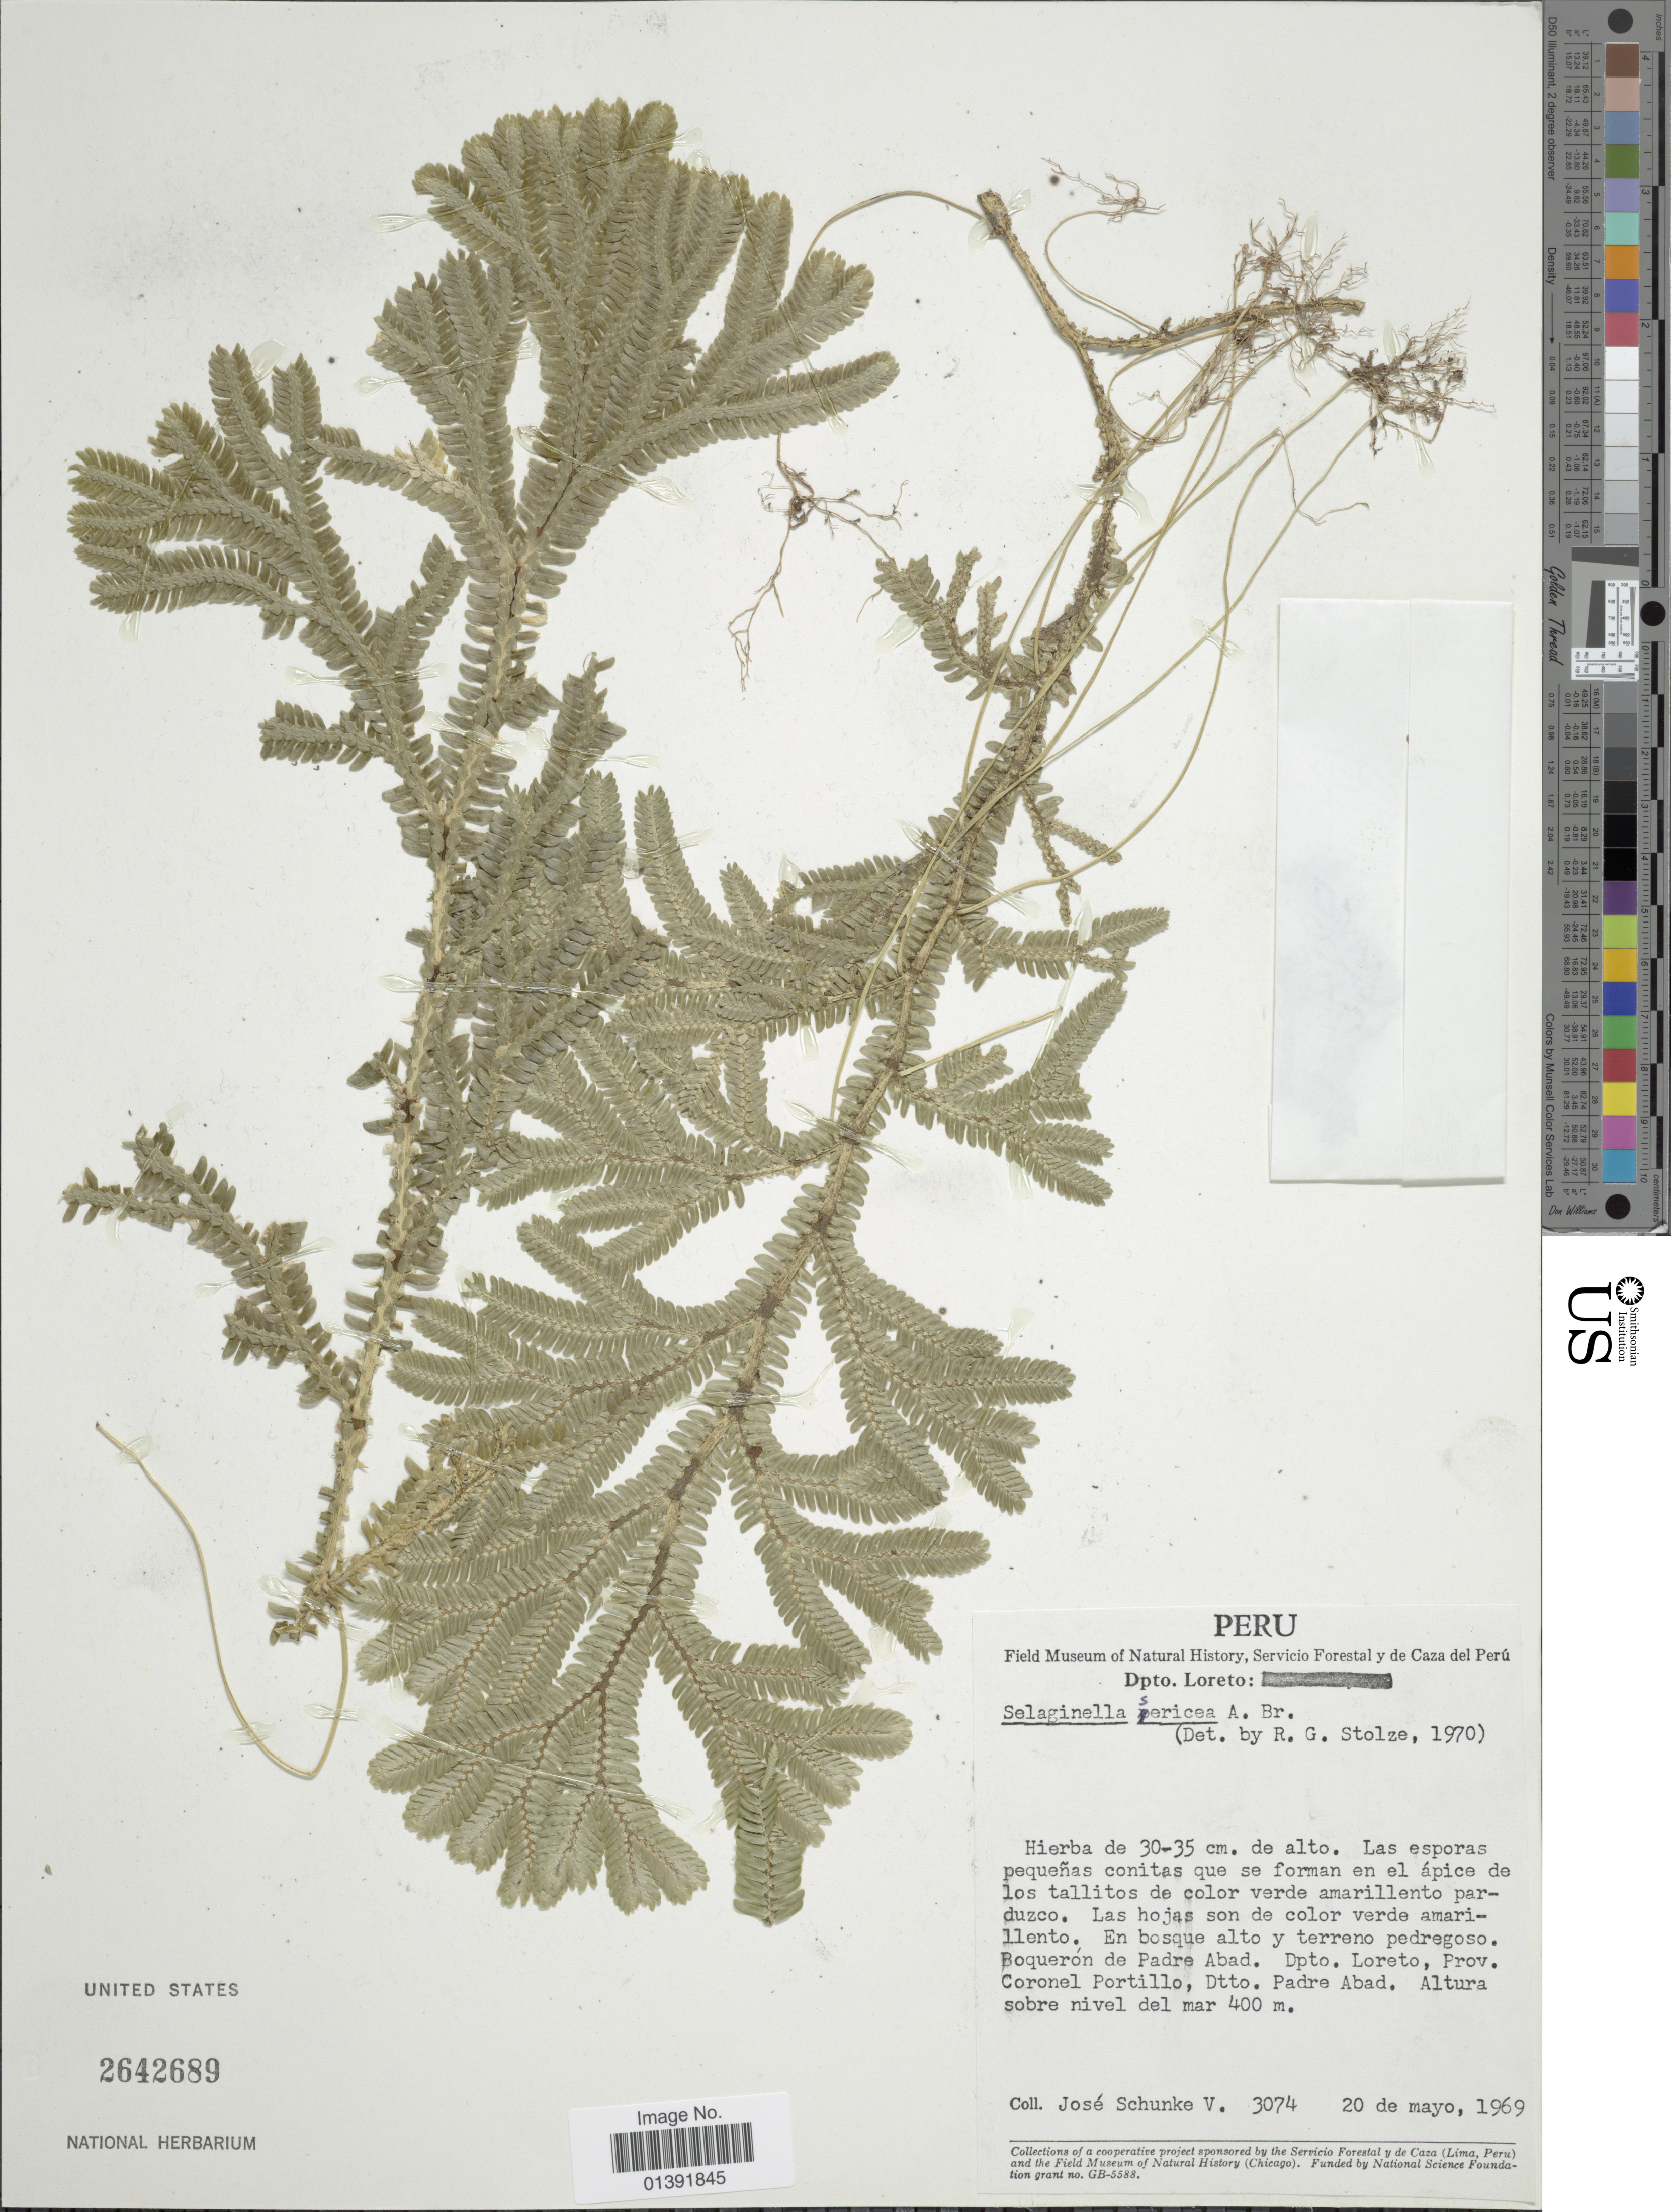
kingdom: Plantae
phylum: Tracheophyta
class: Lycopodiopsida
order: Selaginellales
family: Selaginellaceae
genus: Selaginella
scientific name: Selaginella sericea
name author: A. Braun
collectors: J. Schunke Vigo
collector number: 3074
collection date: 1969-05-20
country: Peru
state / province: Loreto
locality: Boqueron de Padre Abad, Prov. Coronel Portillo, Dtto. Padre Abad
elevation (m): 400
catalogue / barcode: US 2642689